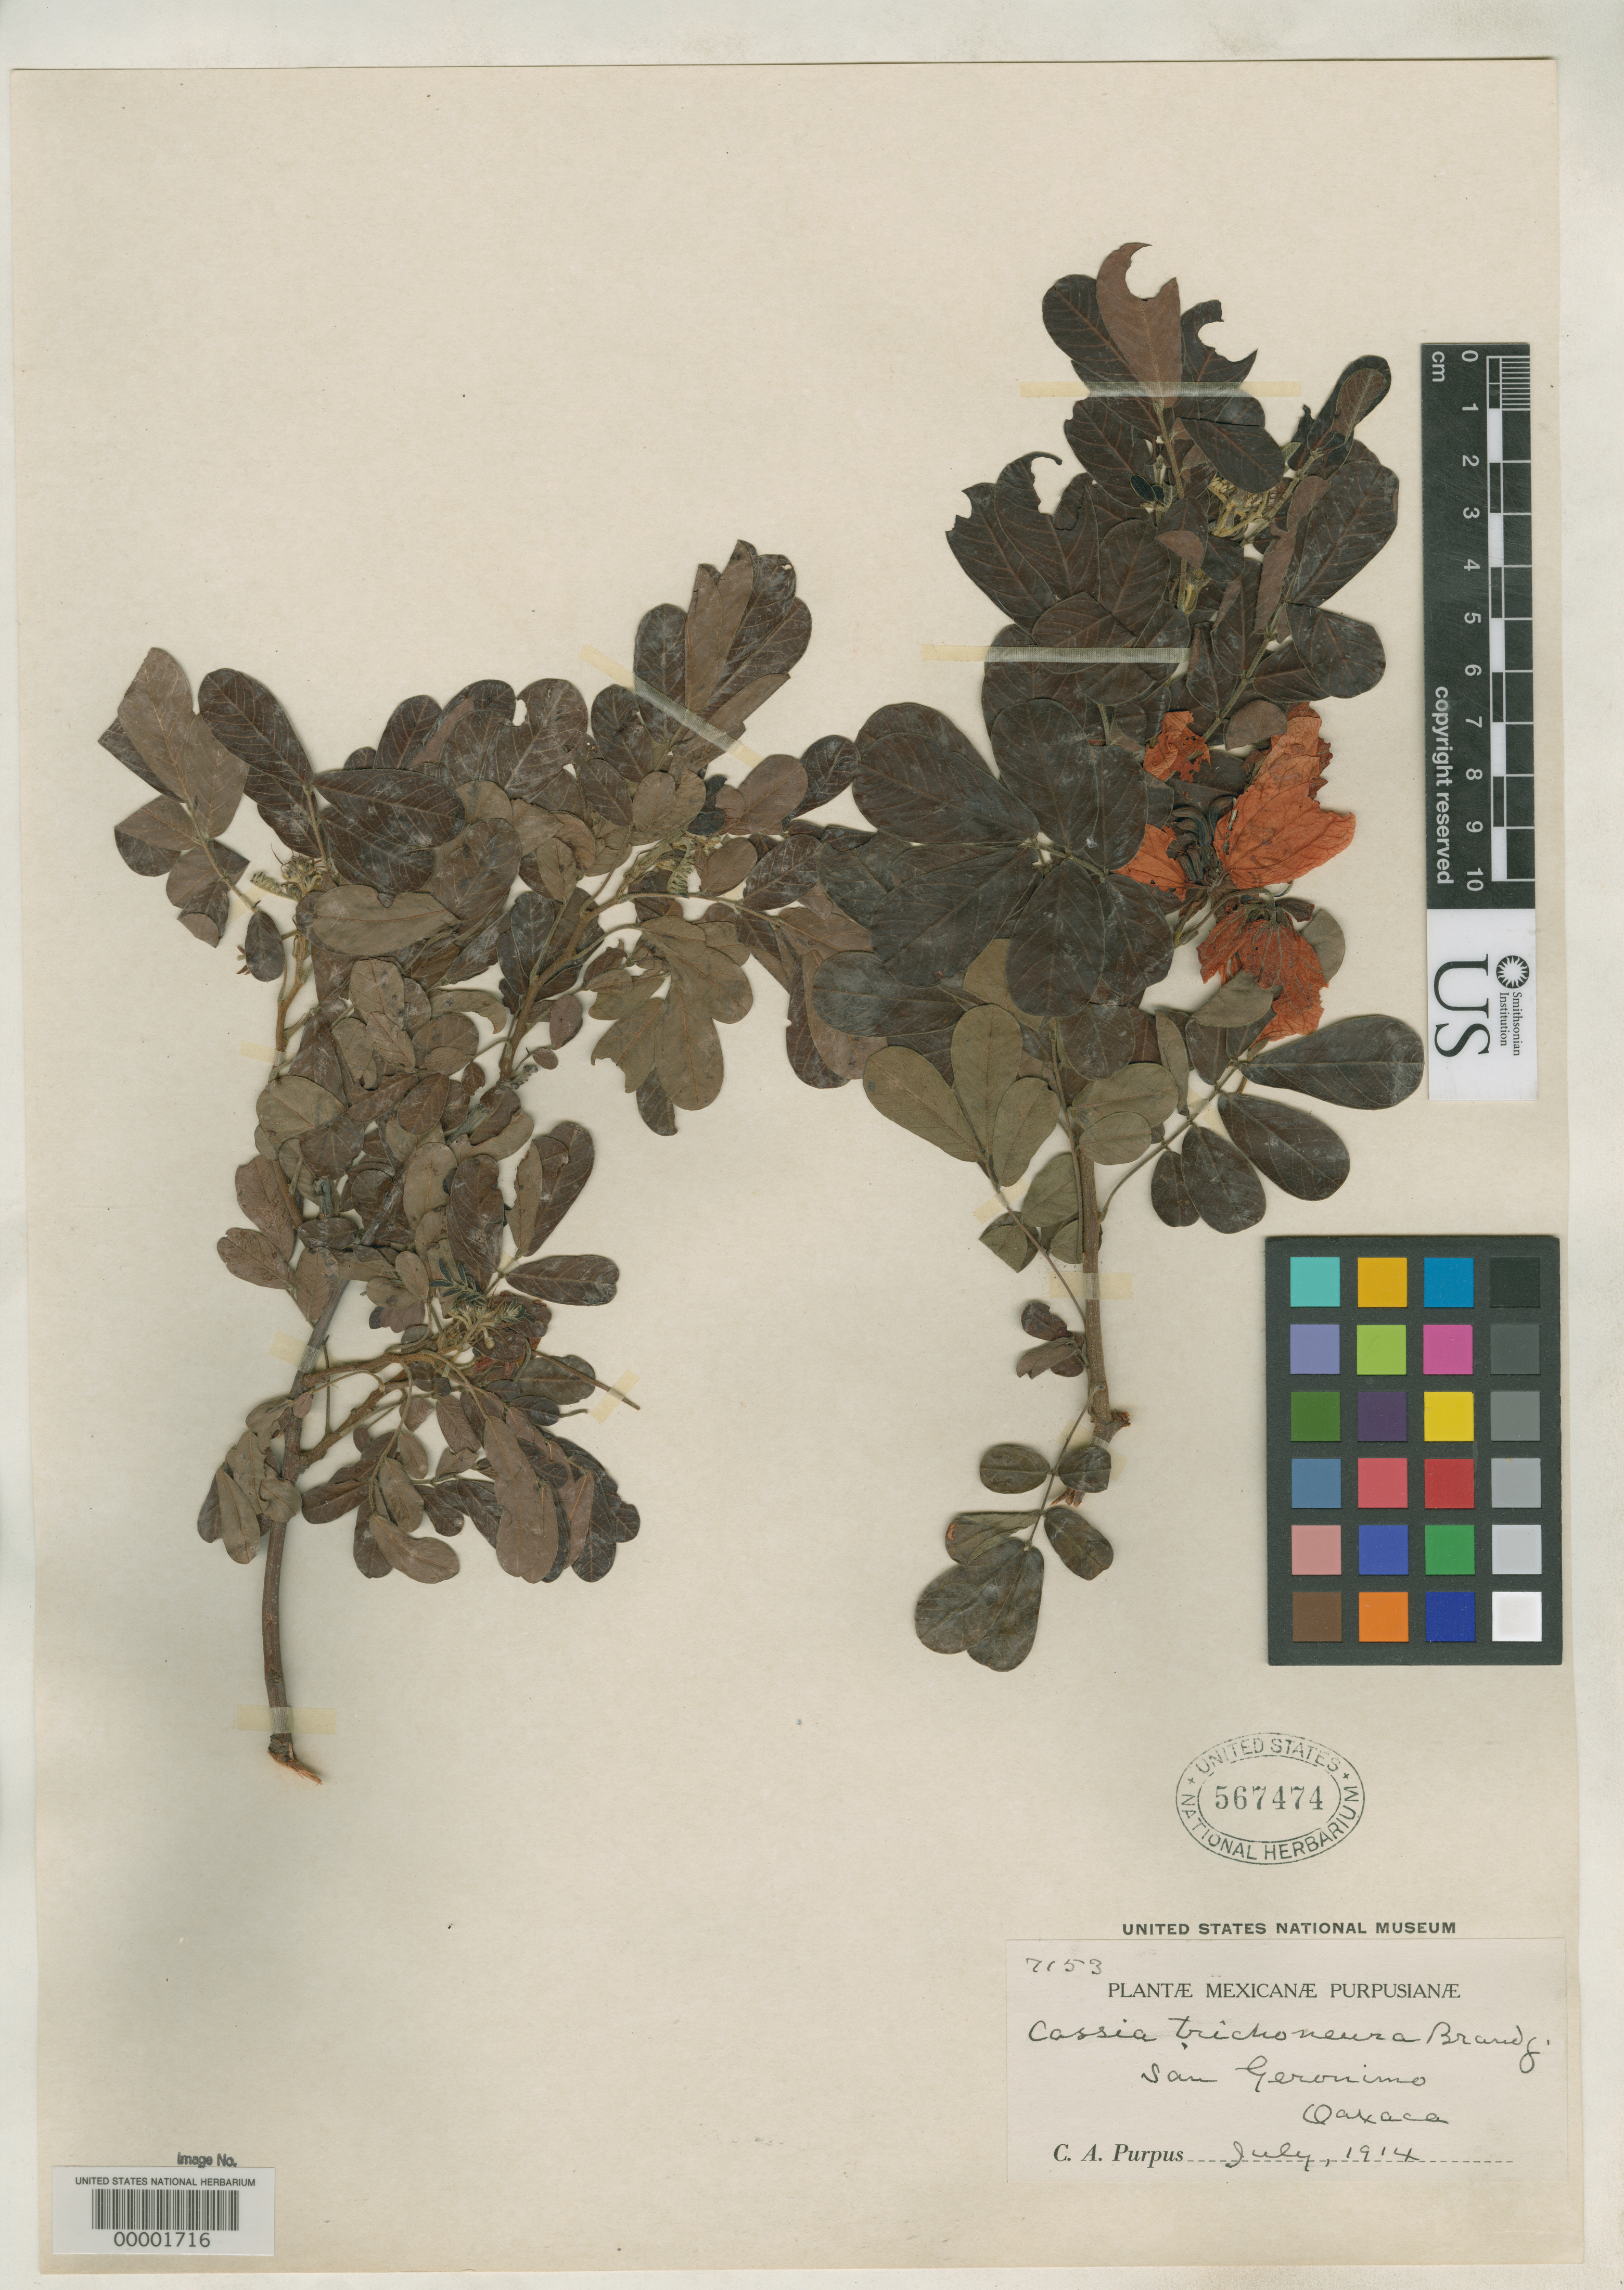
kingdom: Plantae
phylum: Tracheophyta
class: Magnoliopsida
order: Fabales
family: Fabaceae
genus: Cassia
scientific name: Cassia trichoneura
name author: Brandegee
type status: Isotype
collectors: C. A. Purpus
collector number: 7153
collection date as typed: Jul 1914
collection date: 1914-07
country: Mexico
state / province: Oaxaca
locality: San Geronimo.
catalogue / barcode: US 567474